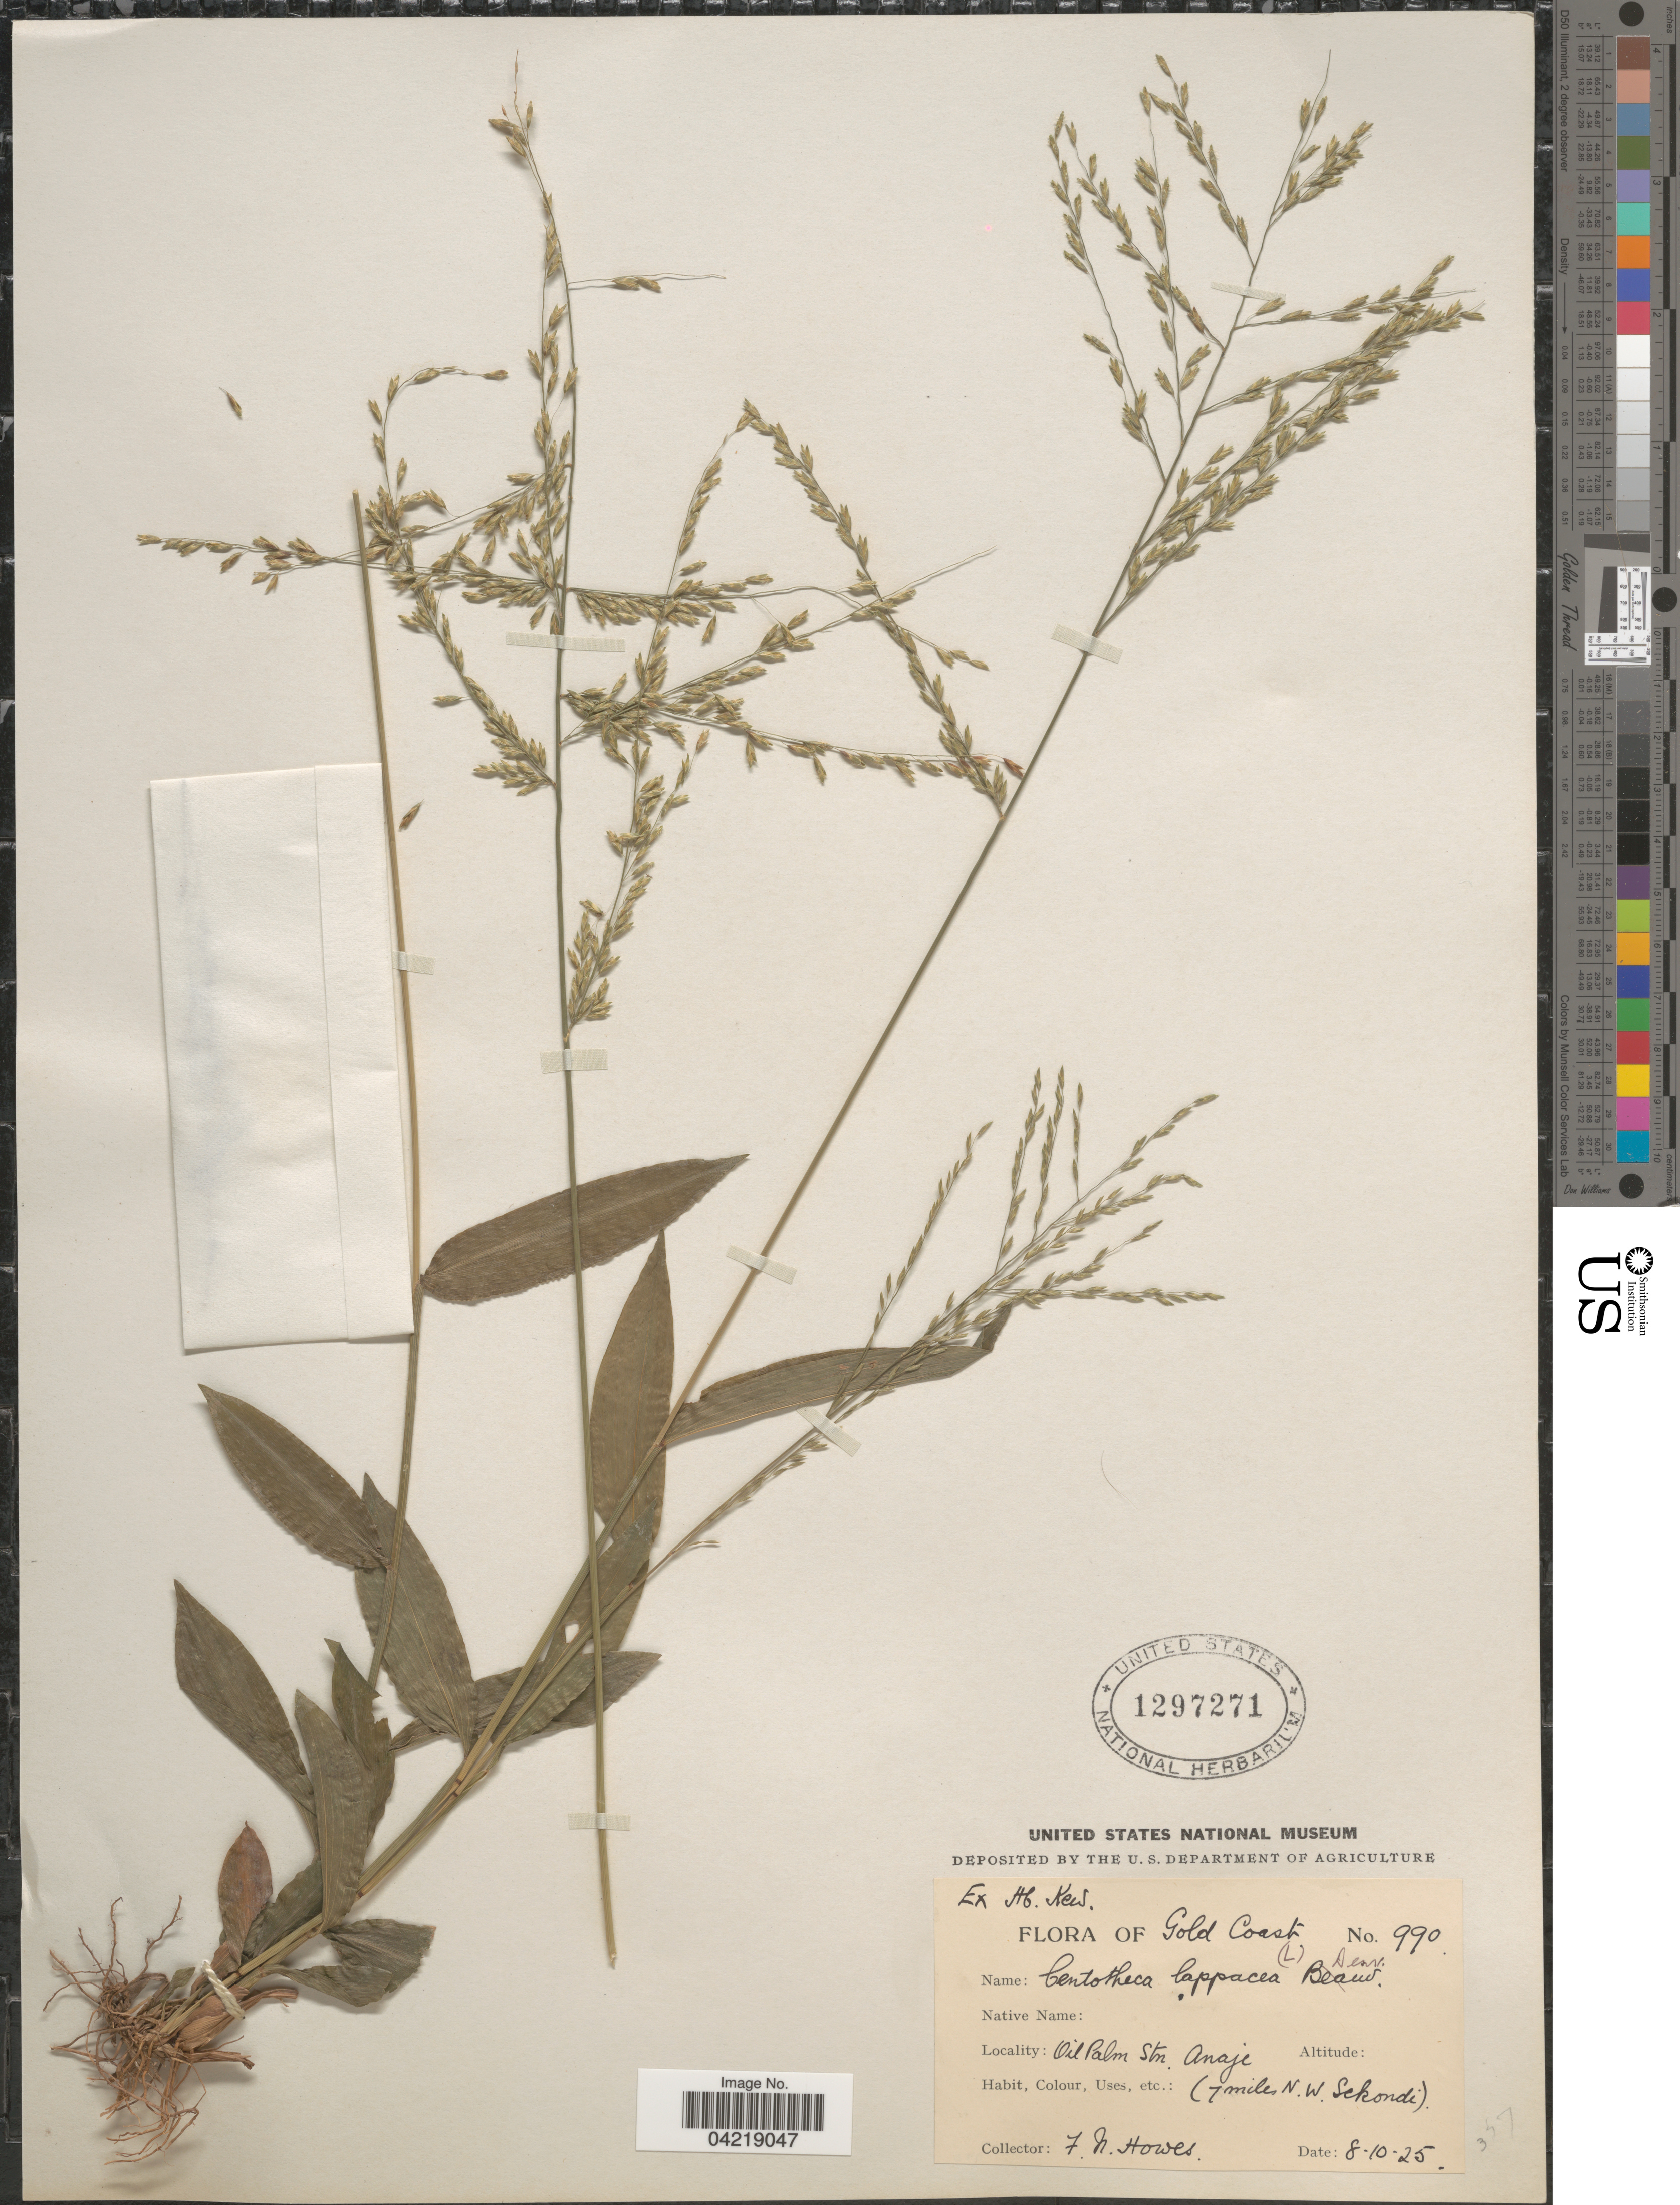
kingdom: Plantae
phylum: Tracheophyta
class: Liliopsida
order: Poales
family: Poaceae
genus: Centotheca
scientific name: Centotheca lappacea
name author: (L.) Desv.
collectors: F. Howes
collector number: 990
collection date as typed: Transcribed d/m/y: 8/10/25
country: Ghana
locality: Gold Coast. Oil Palm Stn. Onaje. (7 miles N.W. Sekondi).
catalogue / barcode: US 1297271